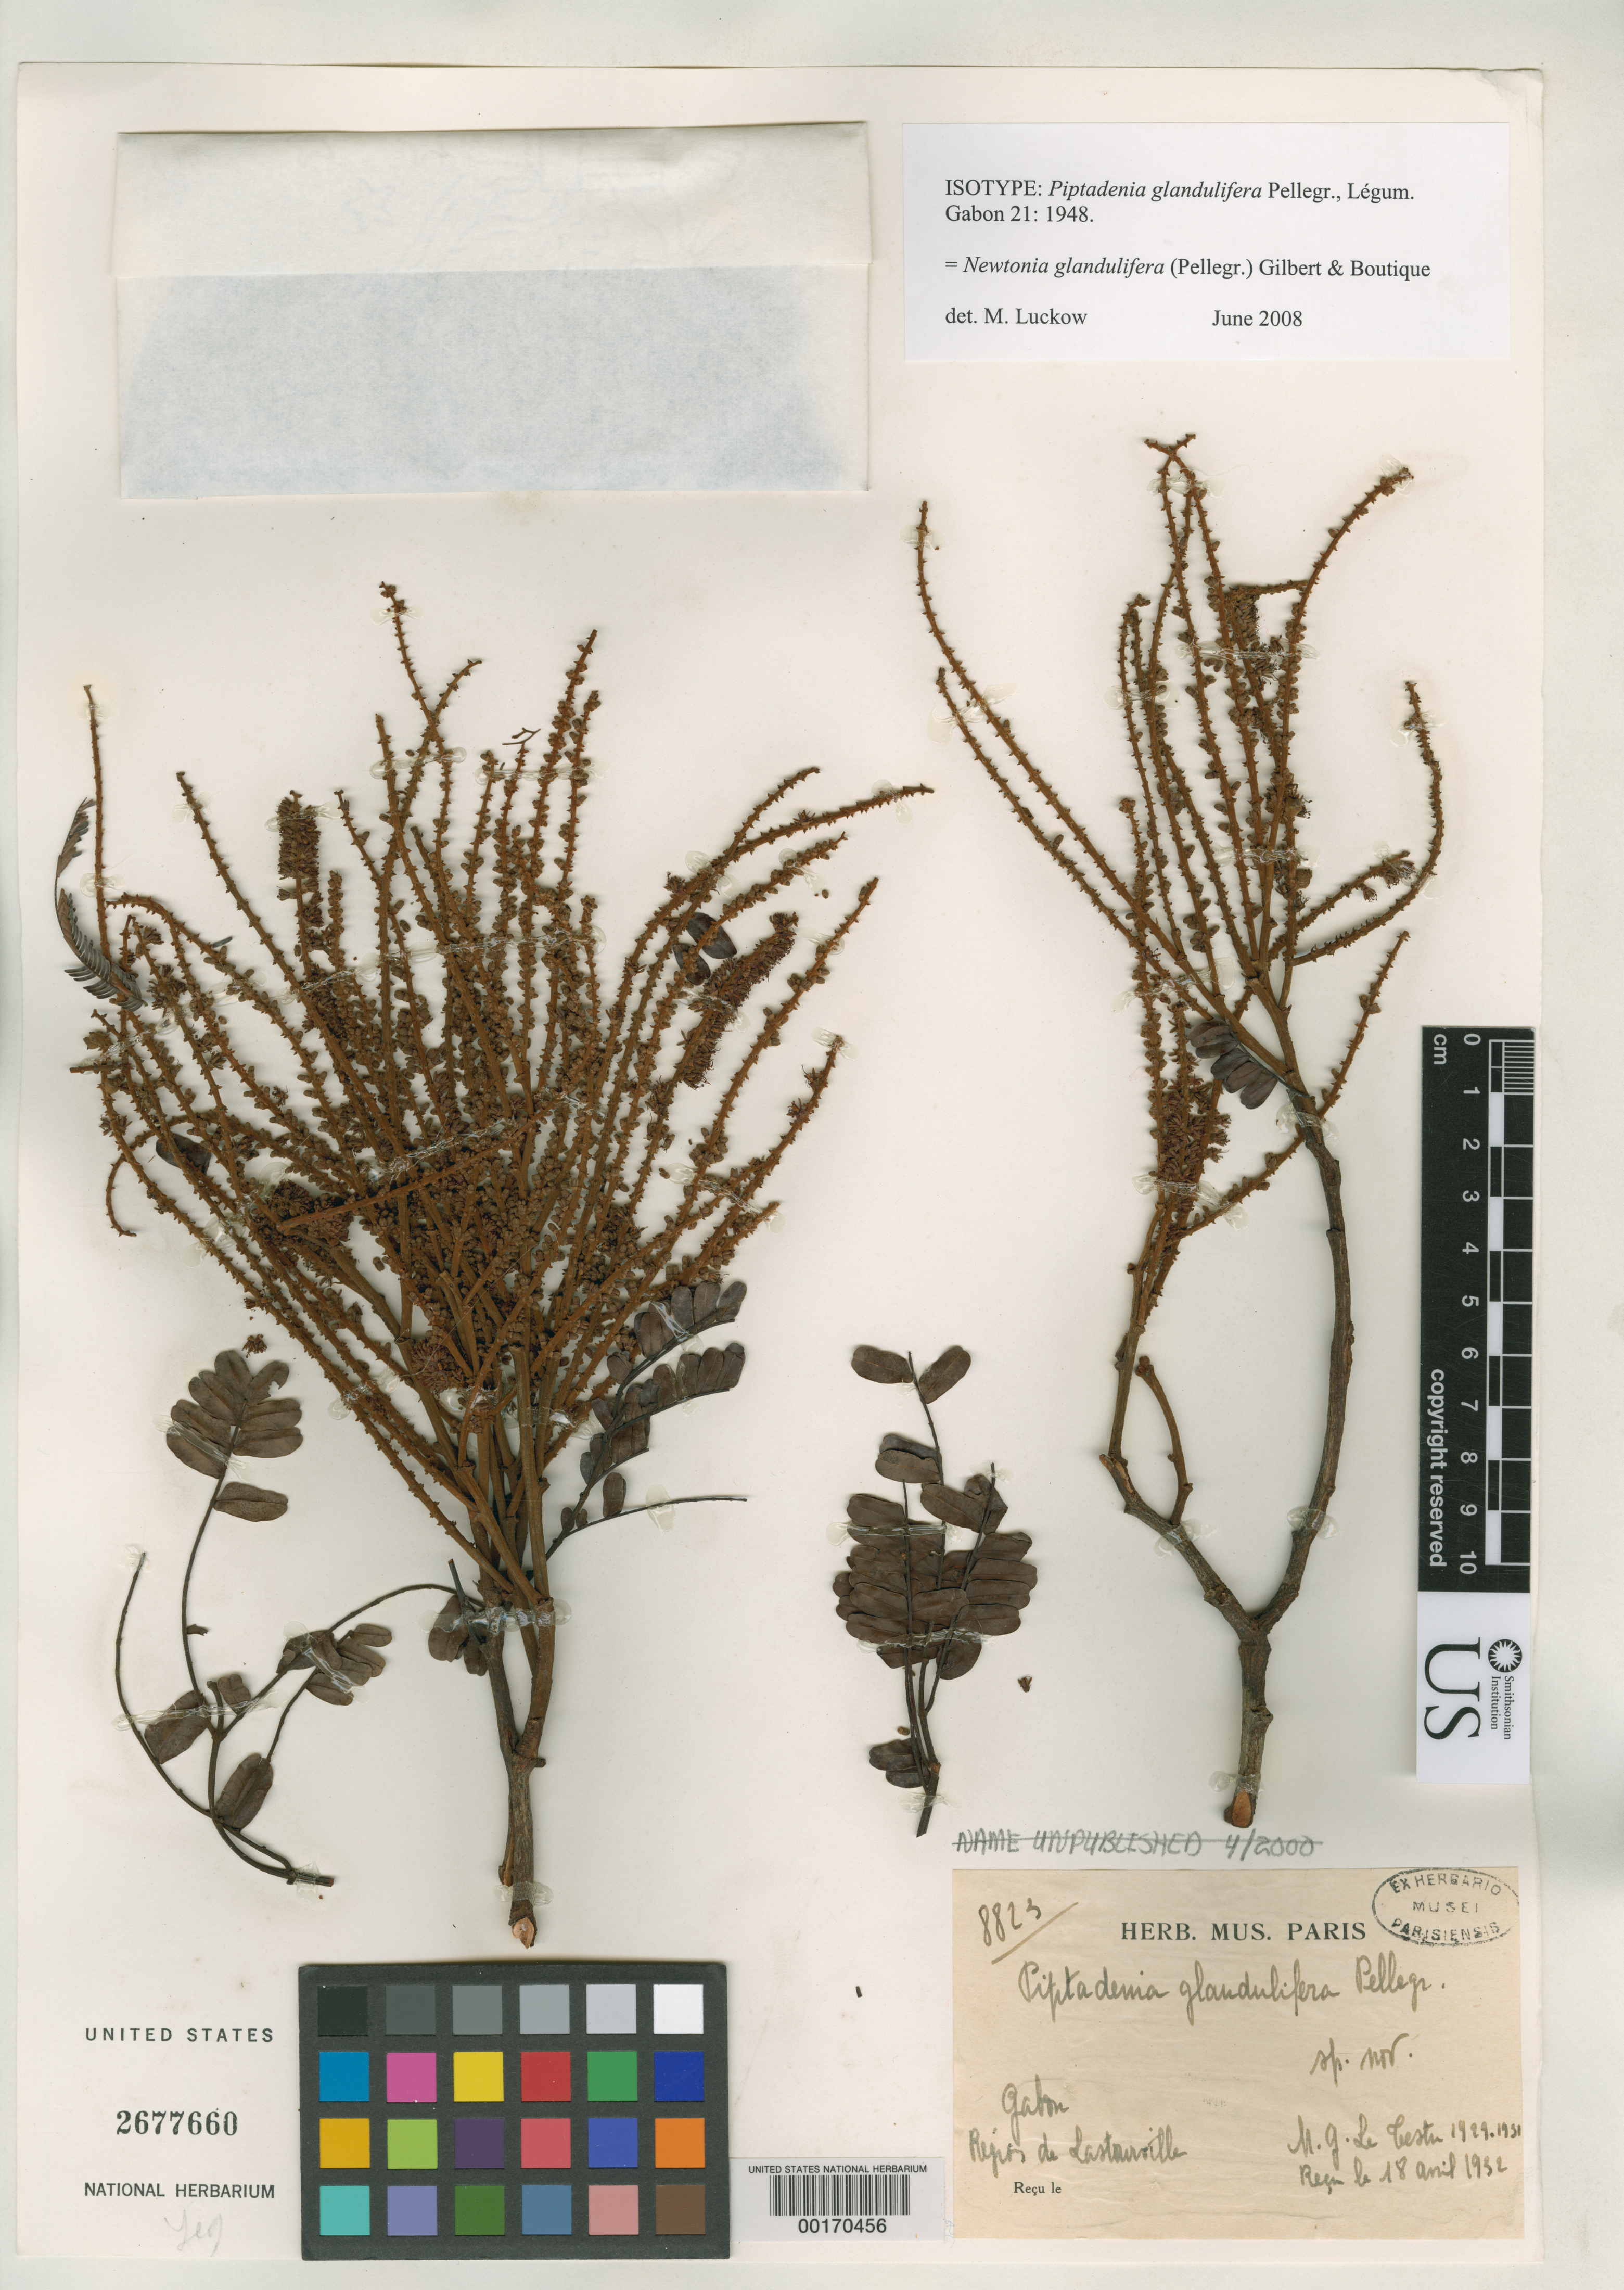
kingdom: Plantae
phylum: Tracheophyta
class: Magnoliopsida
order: Fabales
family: Fabaceae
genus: Piptadenia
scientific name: Piptadenia glandulifera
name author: Pellegr.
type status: Isotype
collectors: G. Le Testu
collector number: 8823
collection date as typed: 1929 to -- --- 1931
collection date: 1929/1931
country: Gabon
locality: Lastourville.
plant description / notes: Also cited by Villiers in Bull. Jard. Bot. Nat. Belg. 60: 128-129 (1990).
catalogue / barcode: US 2677660